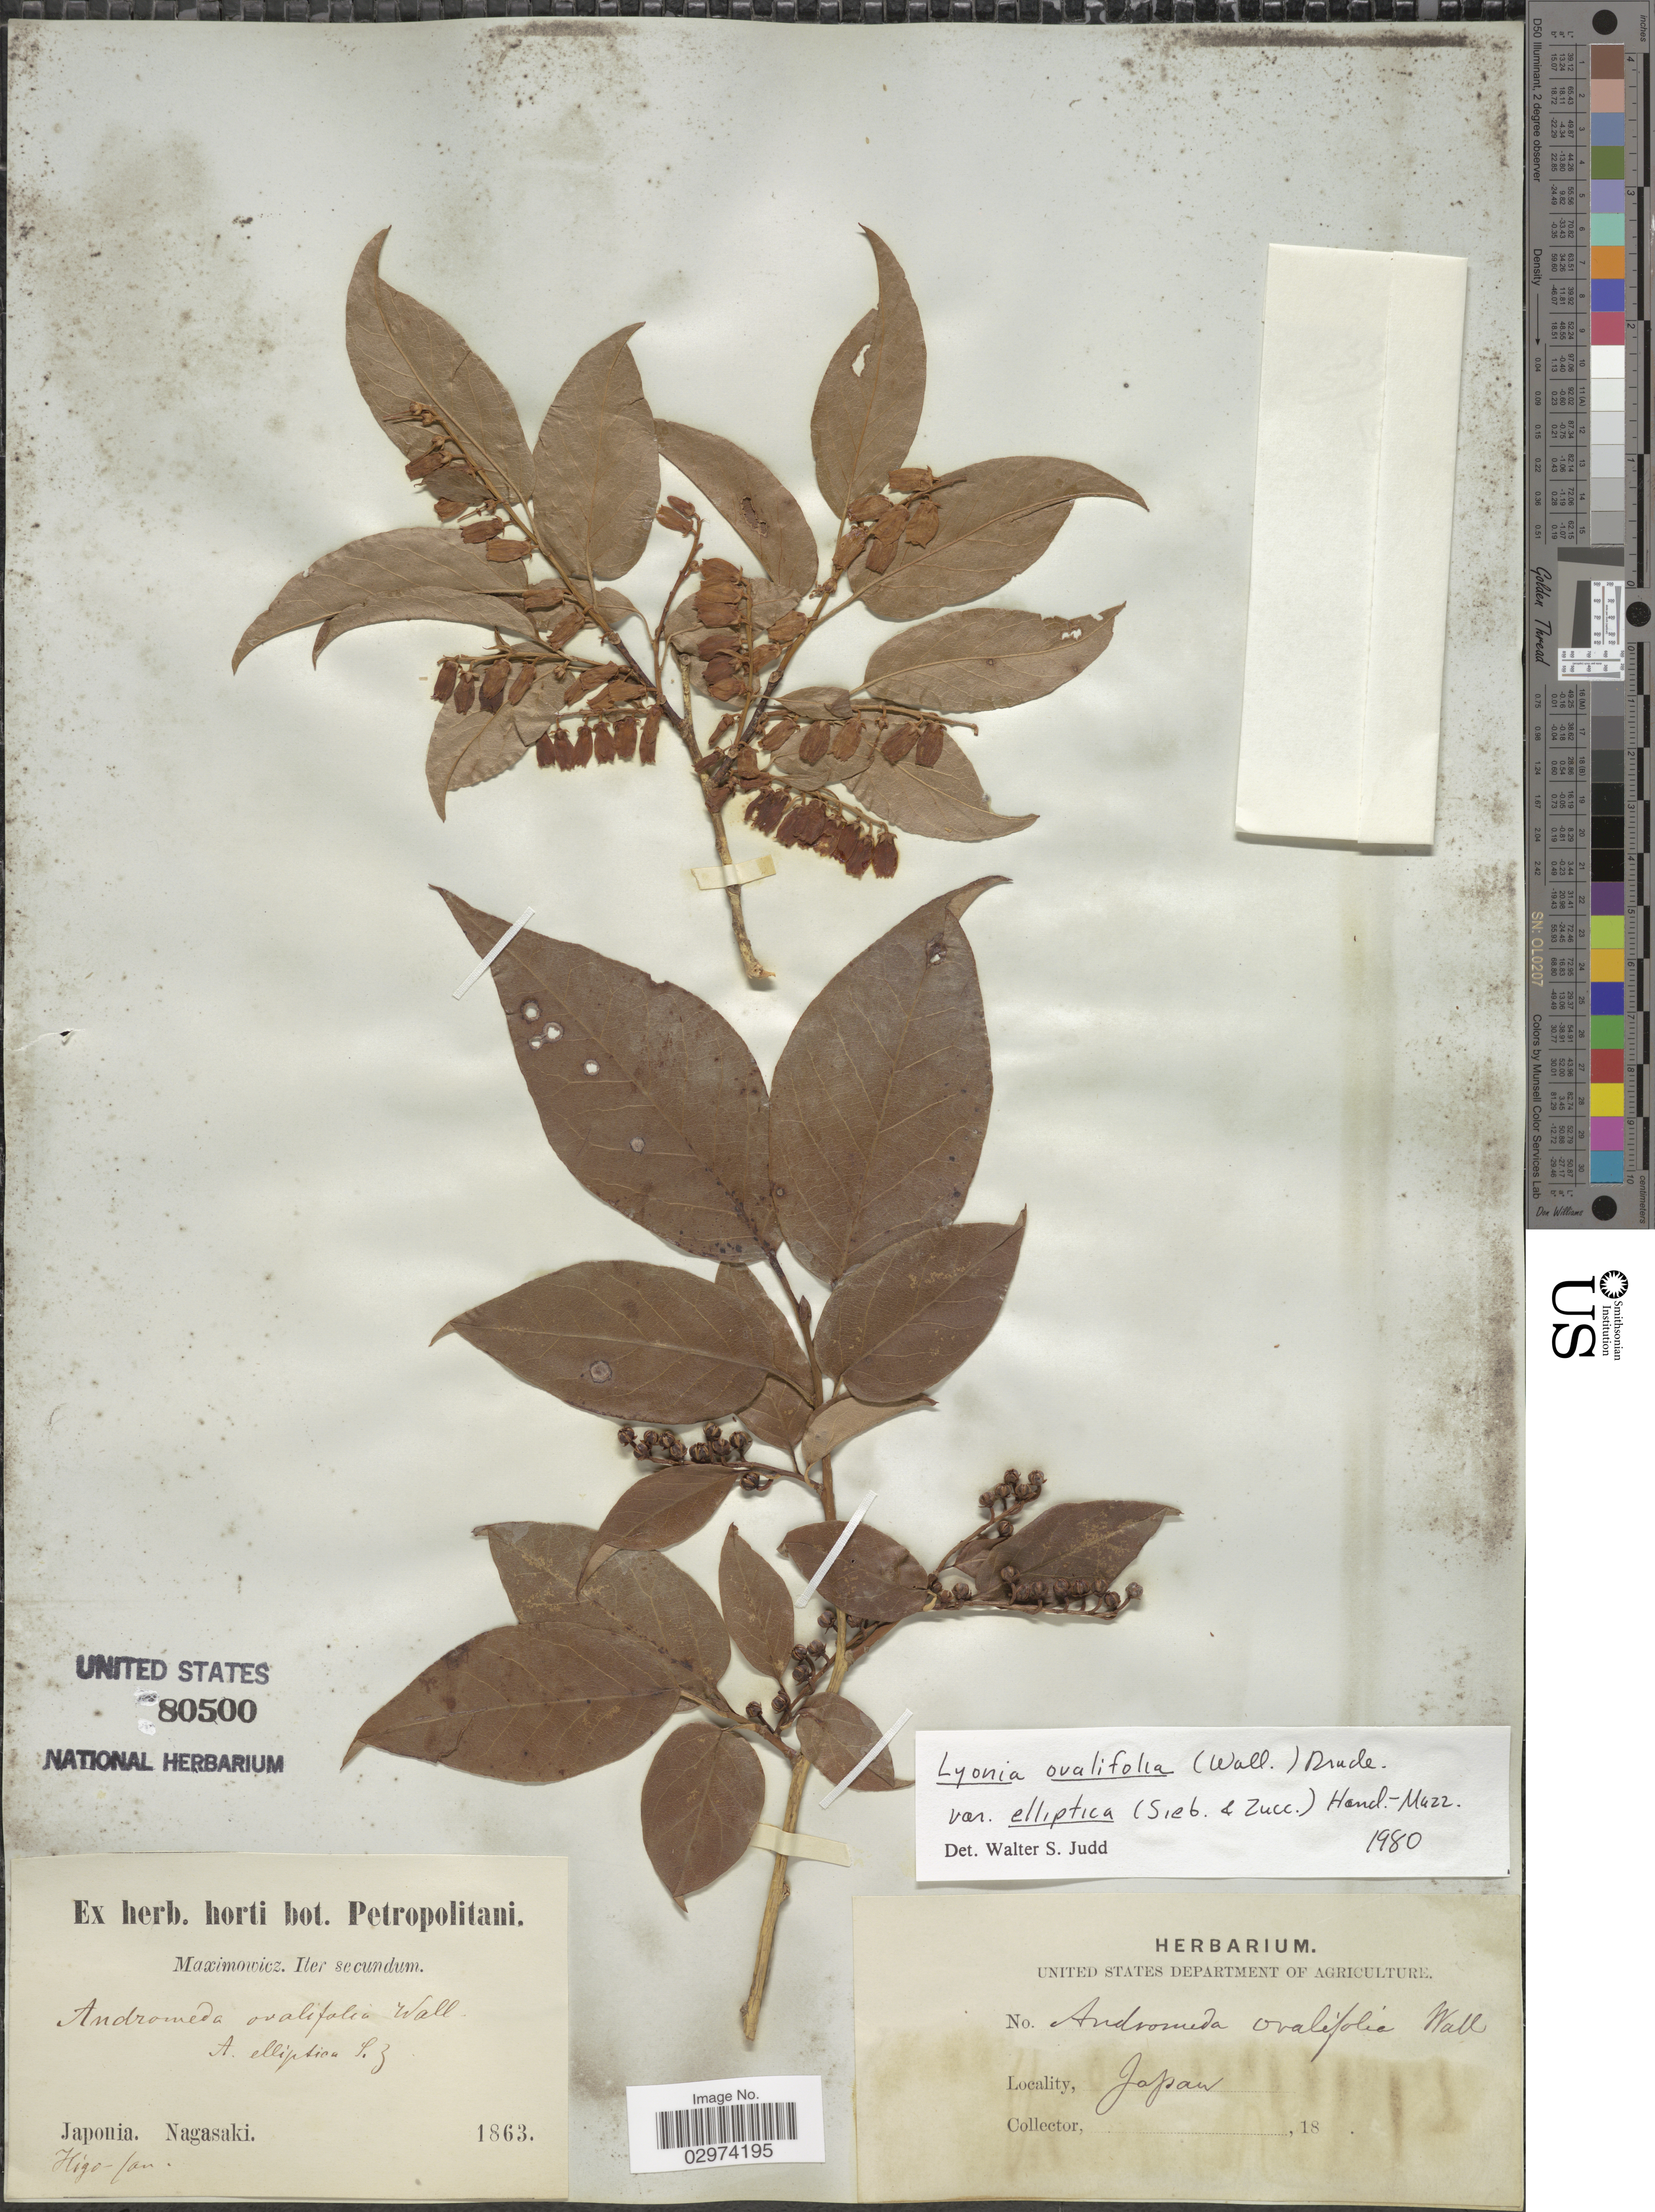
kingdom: Plantae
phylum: Tracheophyta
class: Magnoliopsida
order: Ericales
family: Ericaceae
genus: Lyonia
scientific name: Lyonia ovalifolia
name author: (Wall.) Drude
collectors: Maximowicz, --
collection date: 1863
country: Japan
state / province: Nagasaki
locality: Higo-san.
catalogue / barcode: US 80500